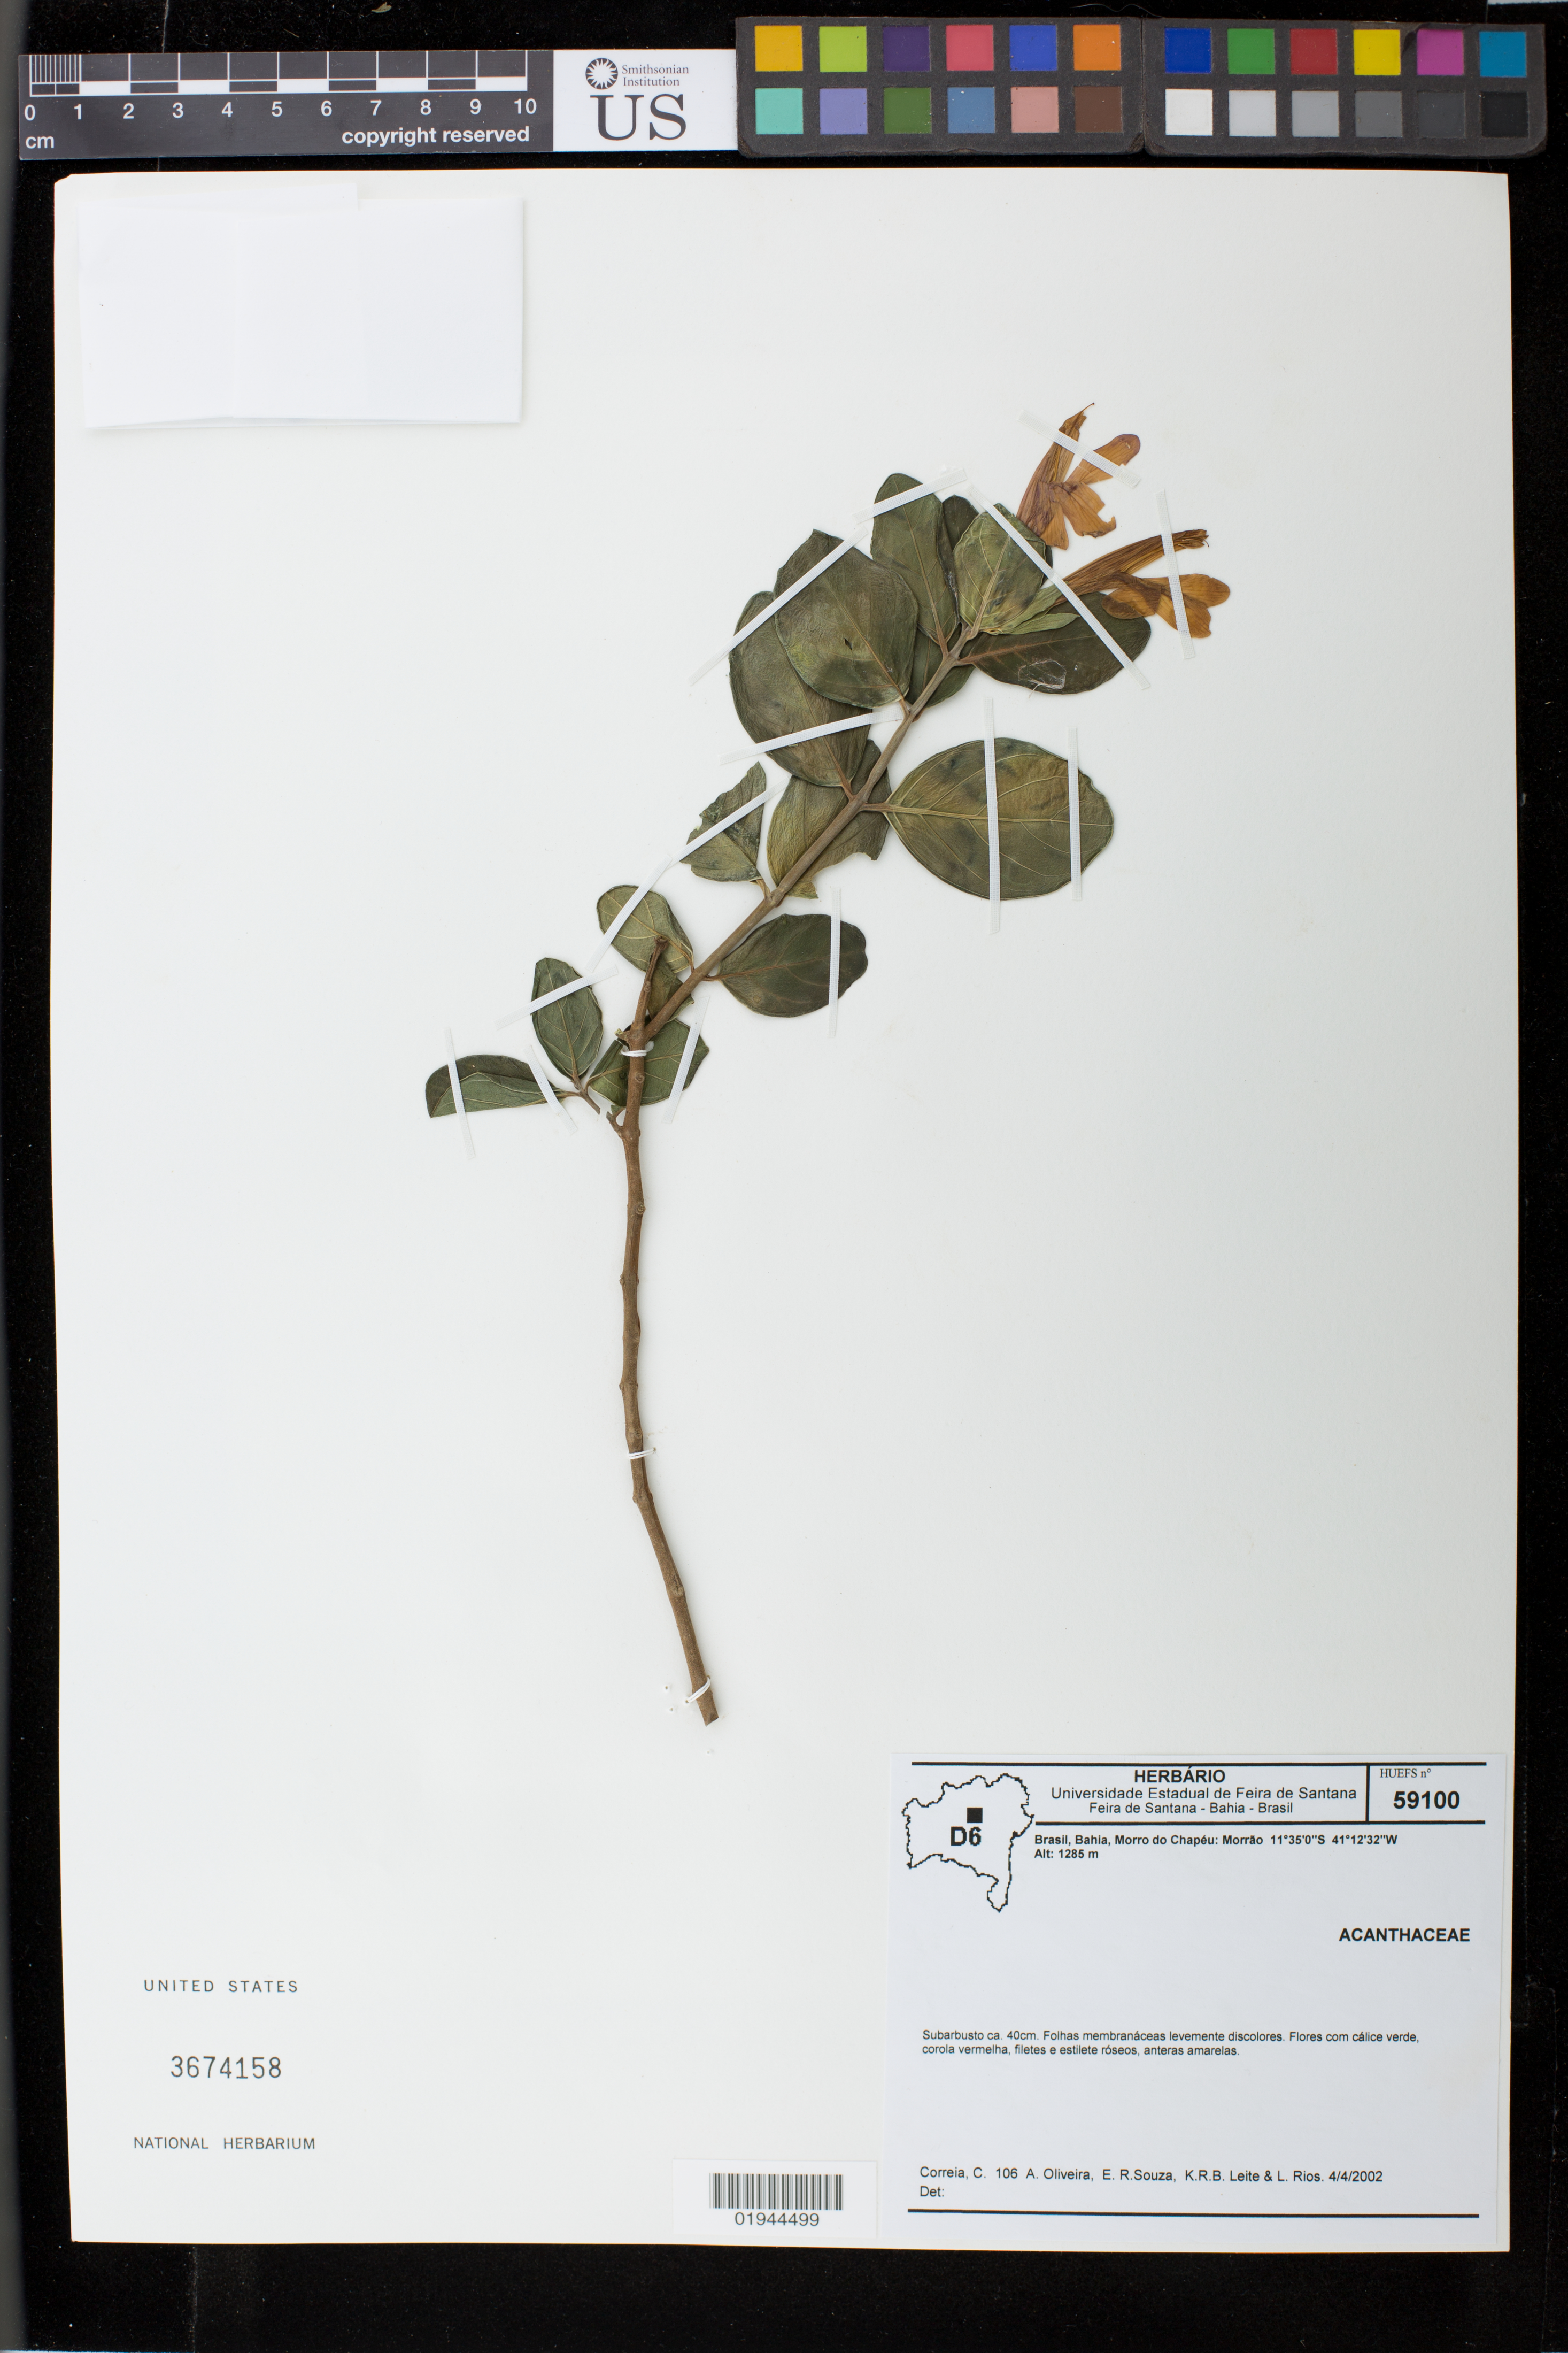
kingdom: Plantae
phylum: Tracheophyta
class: Magnoliopsida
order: Lamiales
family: Acanthaceae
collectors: C. Correia, A. Oliveira, É. R. Souza, K. Leite & L. Rios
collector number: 106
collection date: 2002-04-04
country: Brazil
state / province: Bahia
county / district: Morro do Chapéu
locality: Morrão.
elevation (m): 1285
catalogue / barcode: US 3674158